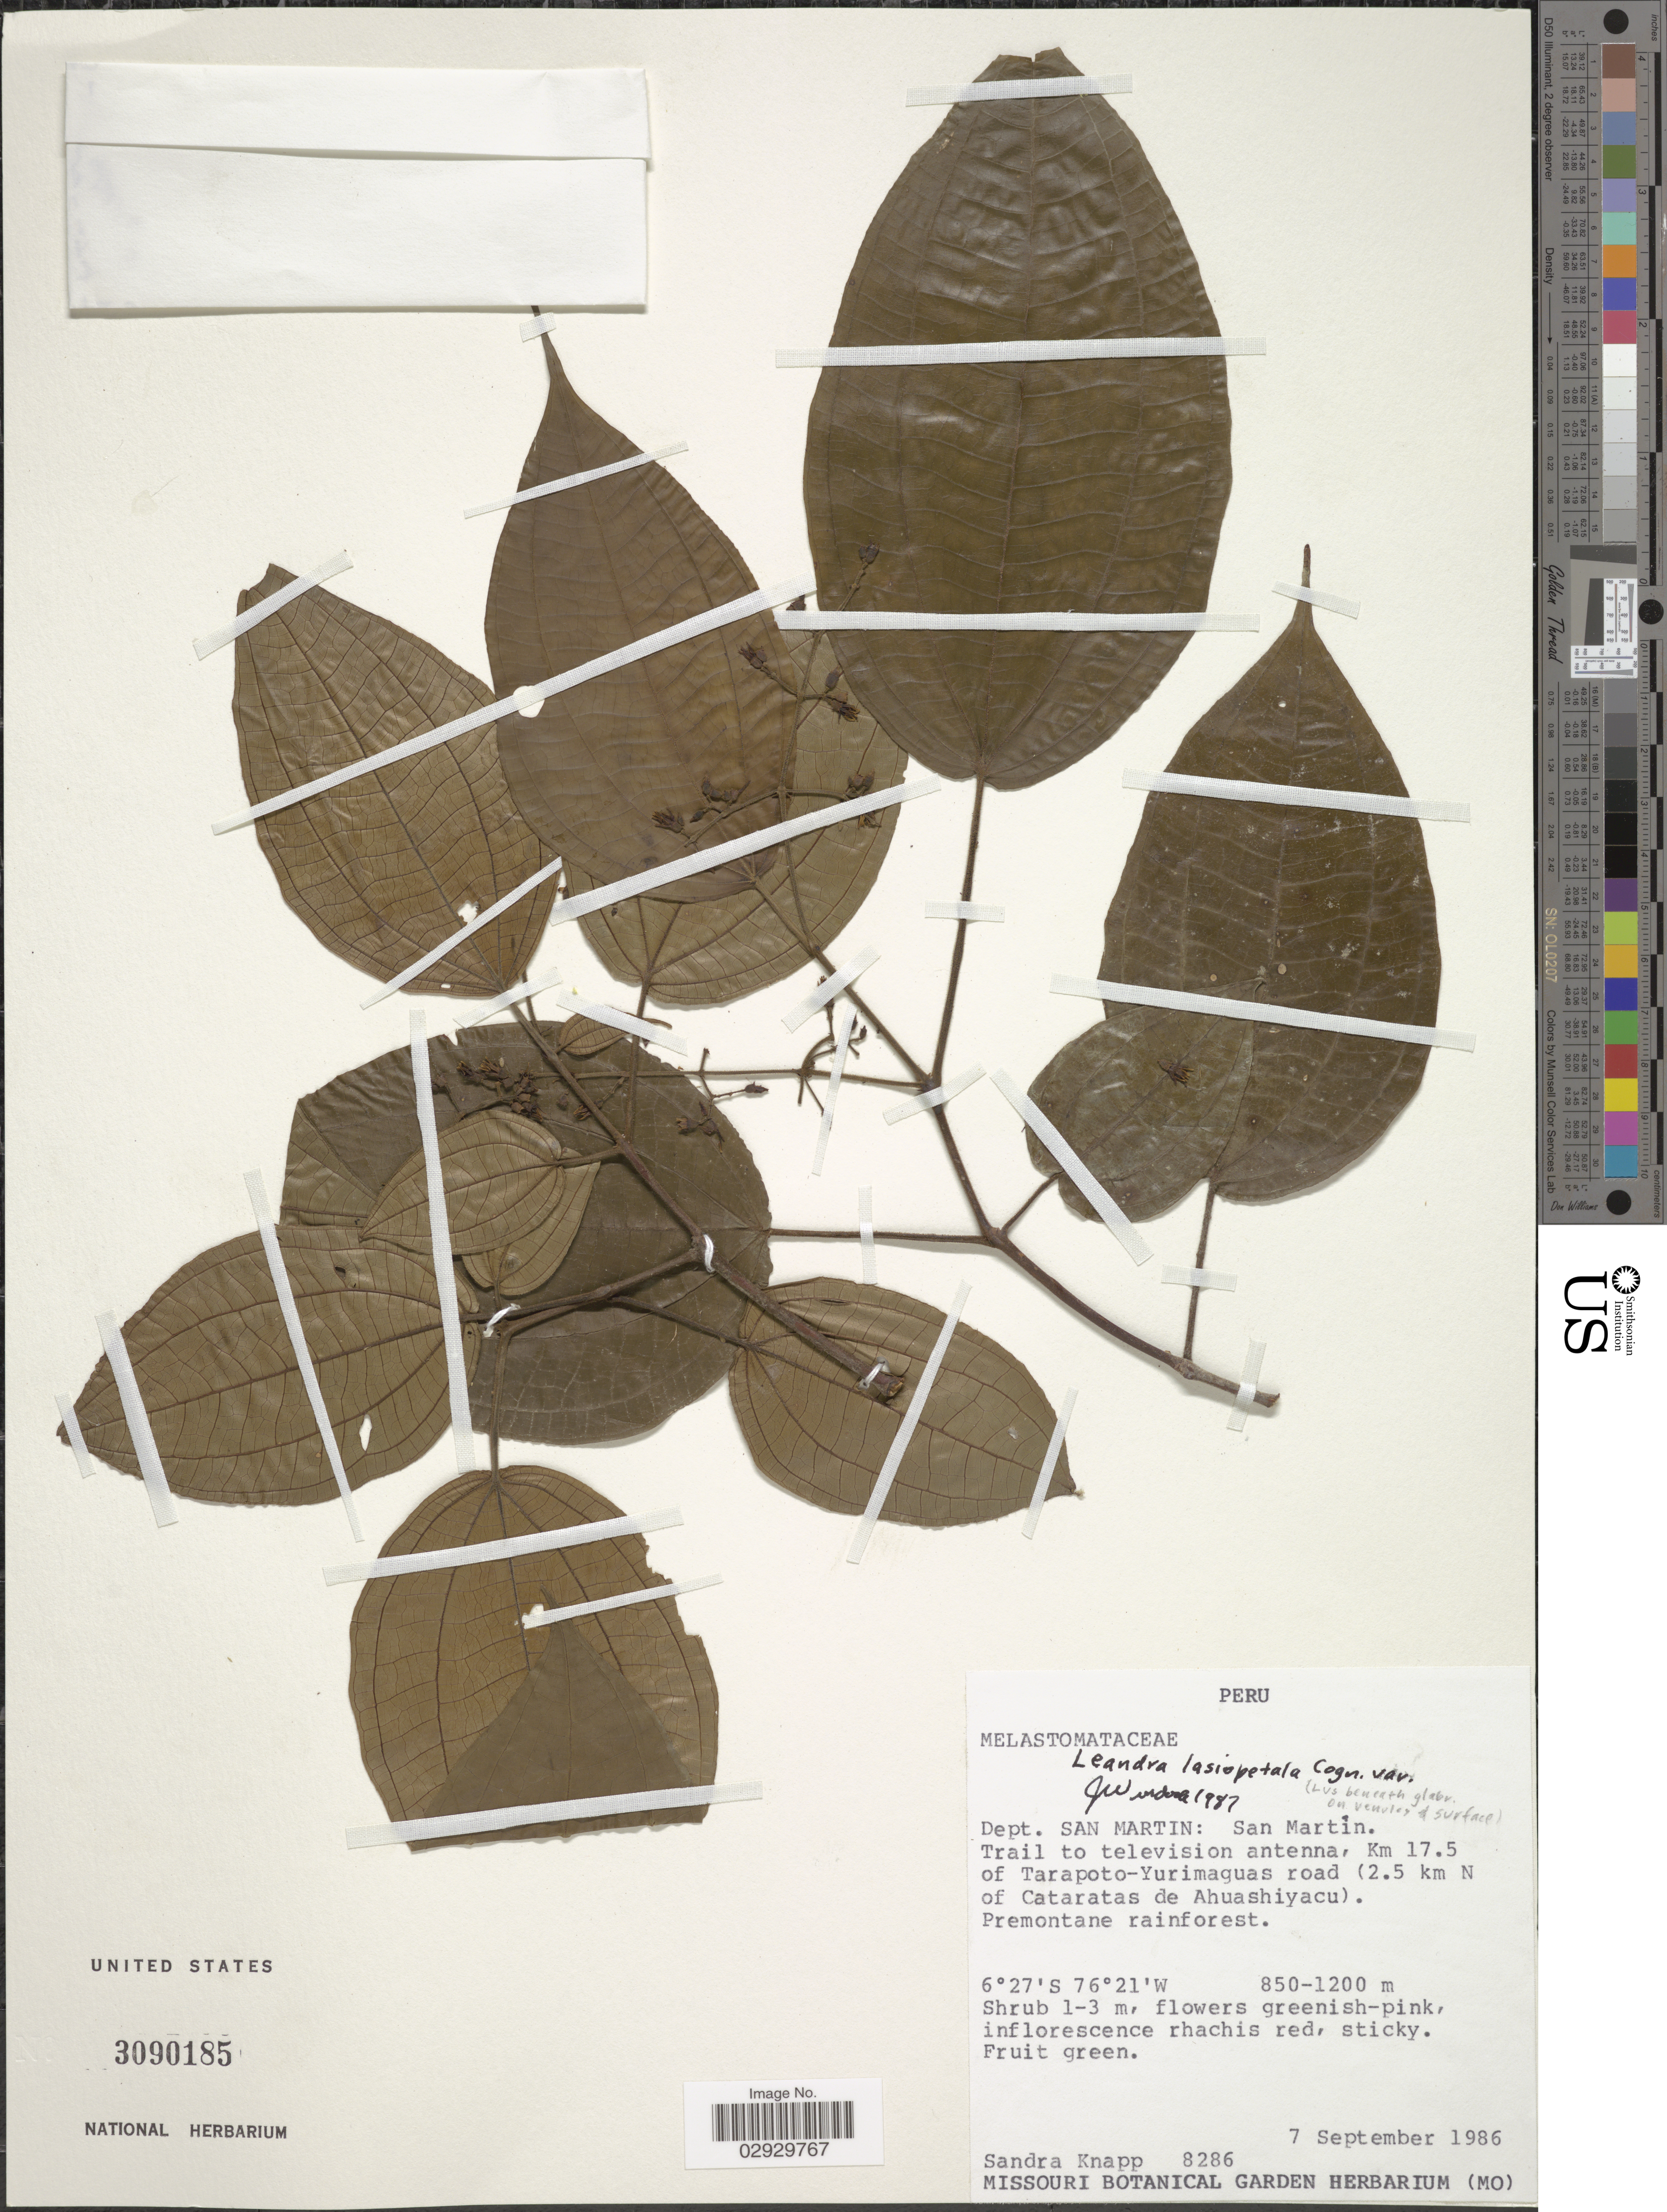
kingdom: Plantae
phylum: Tracheophyta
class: Magnoliopsida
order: Myrtales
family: Melastomataceae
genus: Leandra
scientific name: Leandra lasiopetala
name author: Cogn.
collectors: S. Knapp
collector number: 8286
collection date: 1986-09-07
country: Peru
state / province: San Martín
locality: Dept. San Martin: San Martín. Trail to television antenna, Km 17.5 of Tarapoto-Yurimaguas road (2.5 km N of Cataratas de Ahuashiyacu).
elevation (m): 850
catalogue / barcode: US 3090185